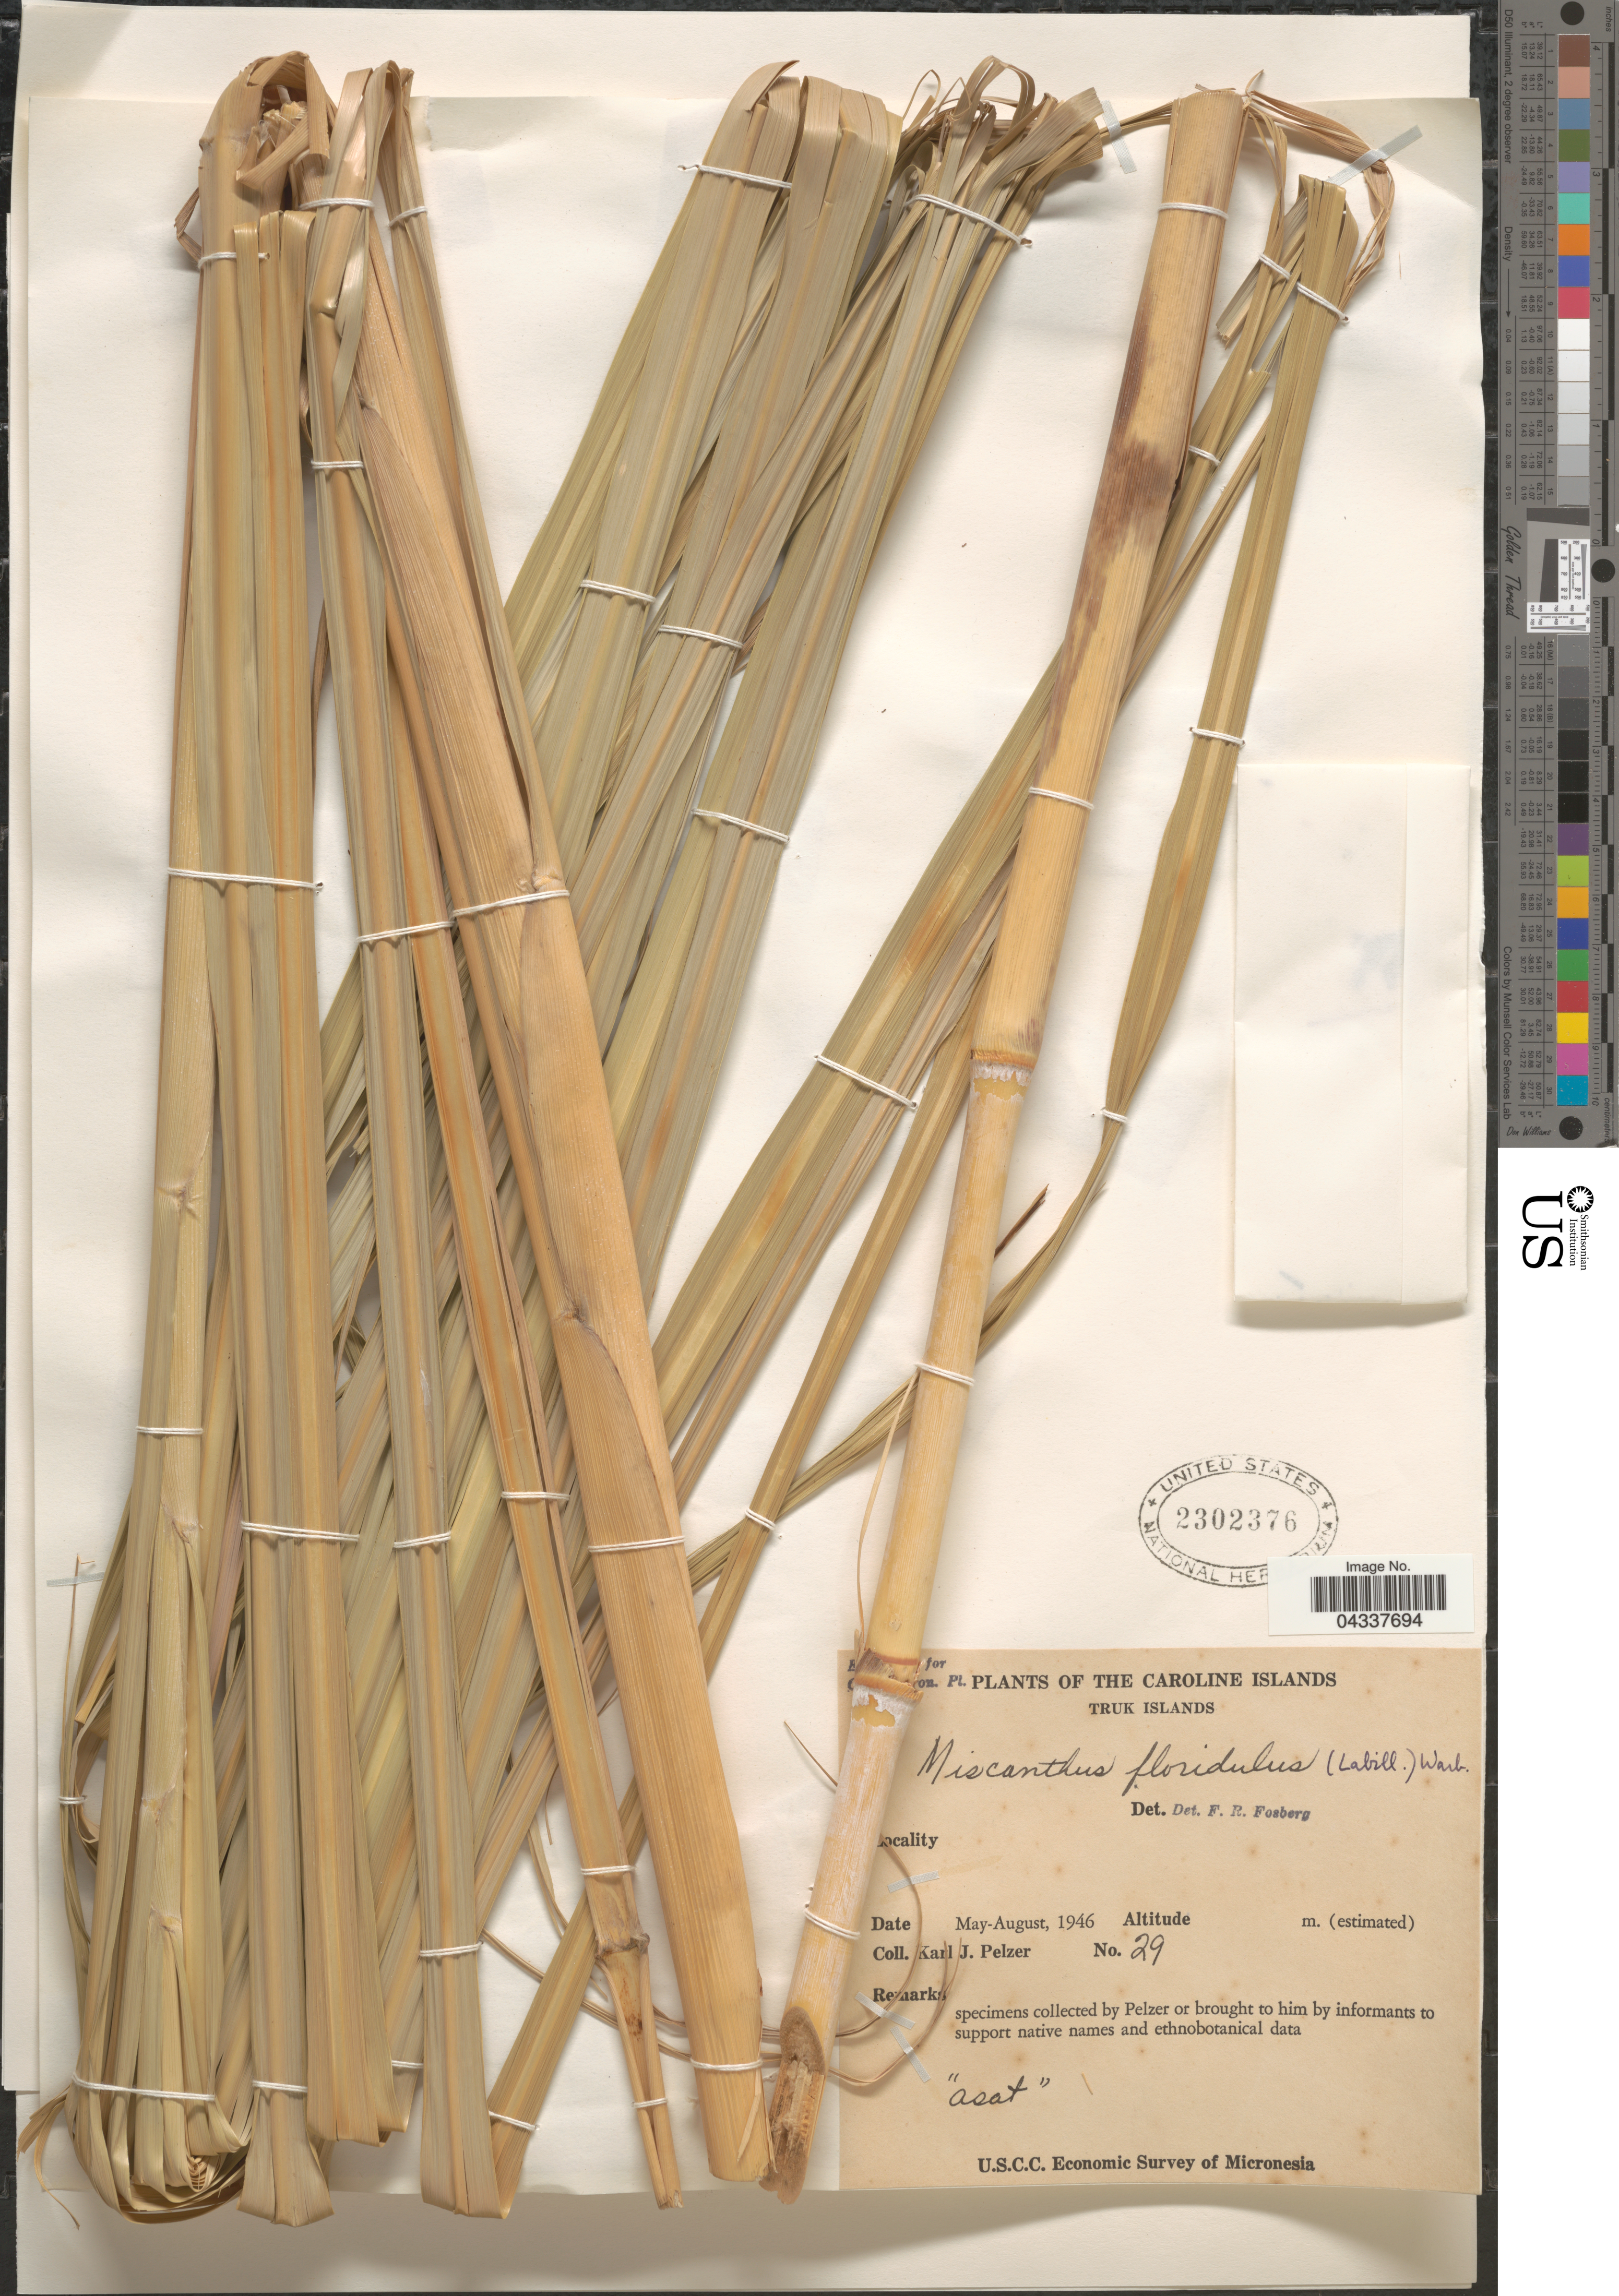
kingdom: Plantae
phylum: Tracheophyta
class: Liliopsida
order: Poales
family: Poaceae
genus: Miscanthus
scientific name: Miscanthus floridulus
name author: (Labill.) Warb.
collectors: K. J. Pelzer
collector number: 29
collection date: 1946-05/1946-08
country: Micronesia, Federated States of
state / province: Truk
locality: Caroline Islands. Truk Islands. U. S. C. C. Economic Survey of Micronesia.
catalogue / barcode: US 2302376